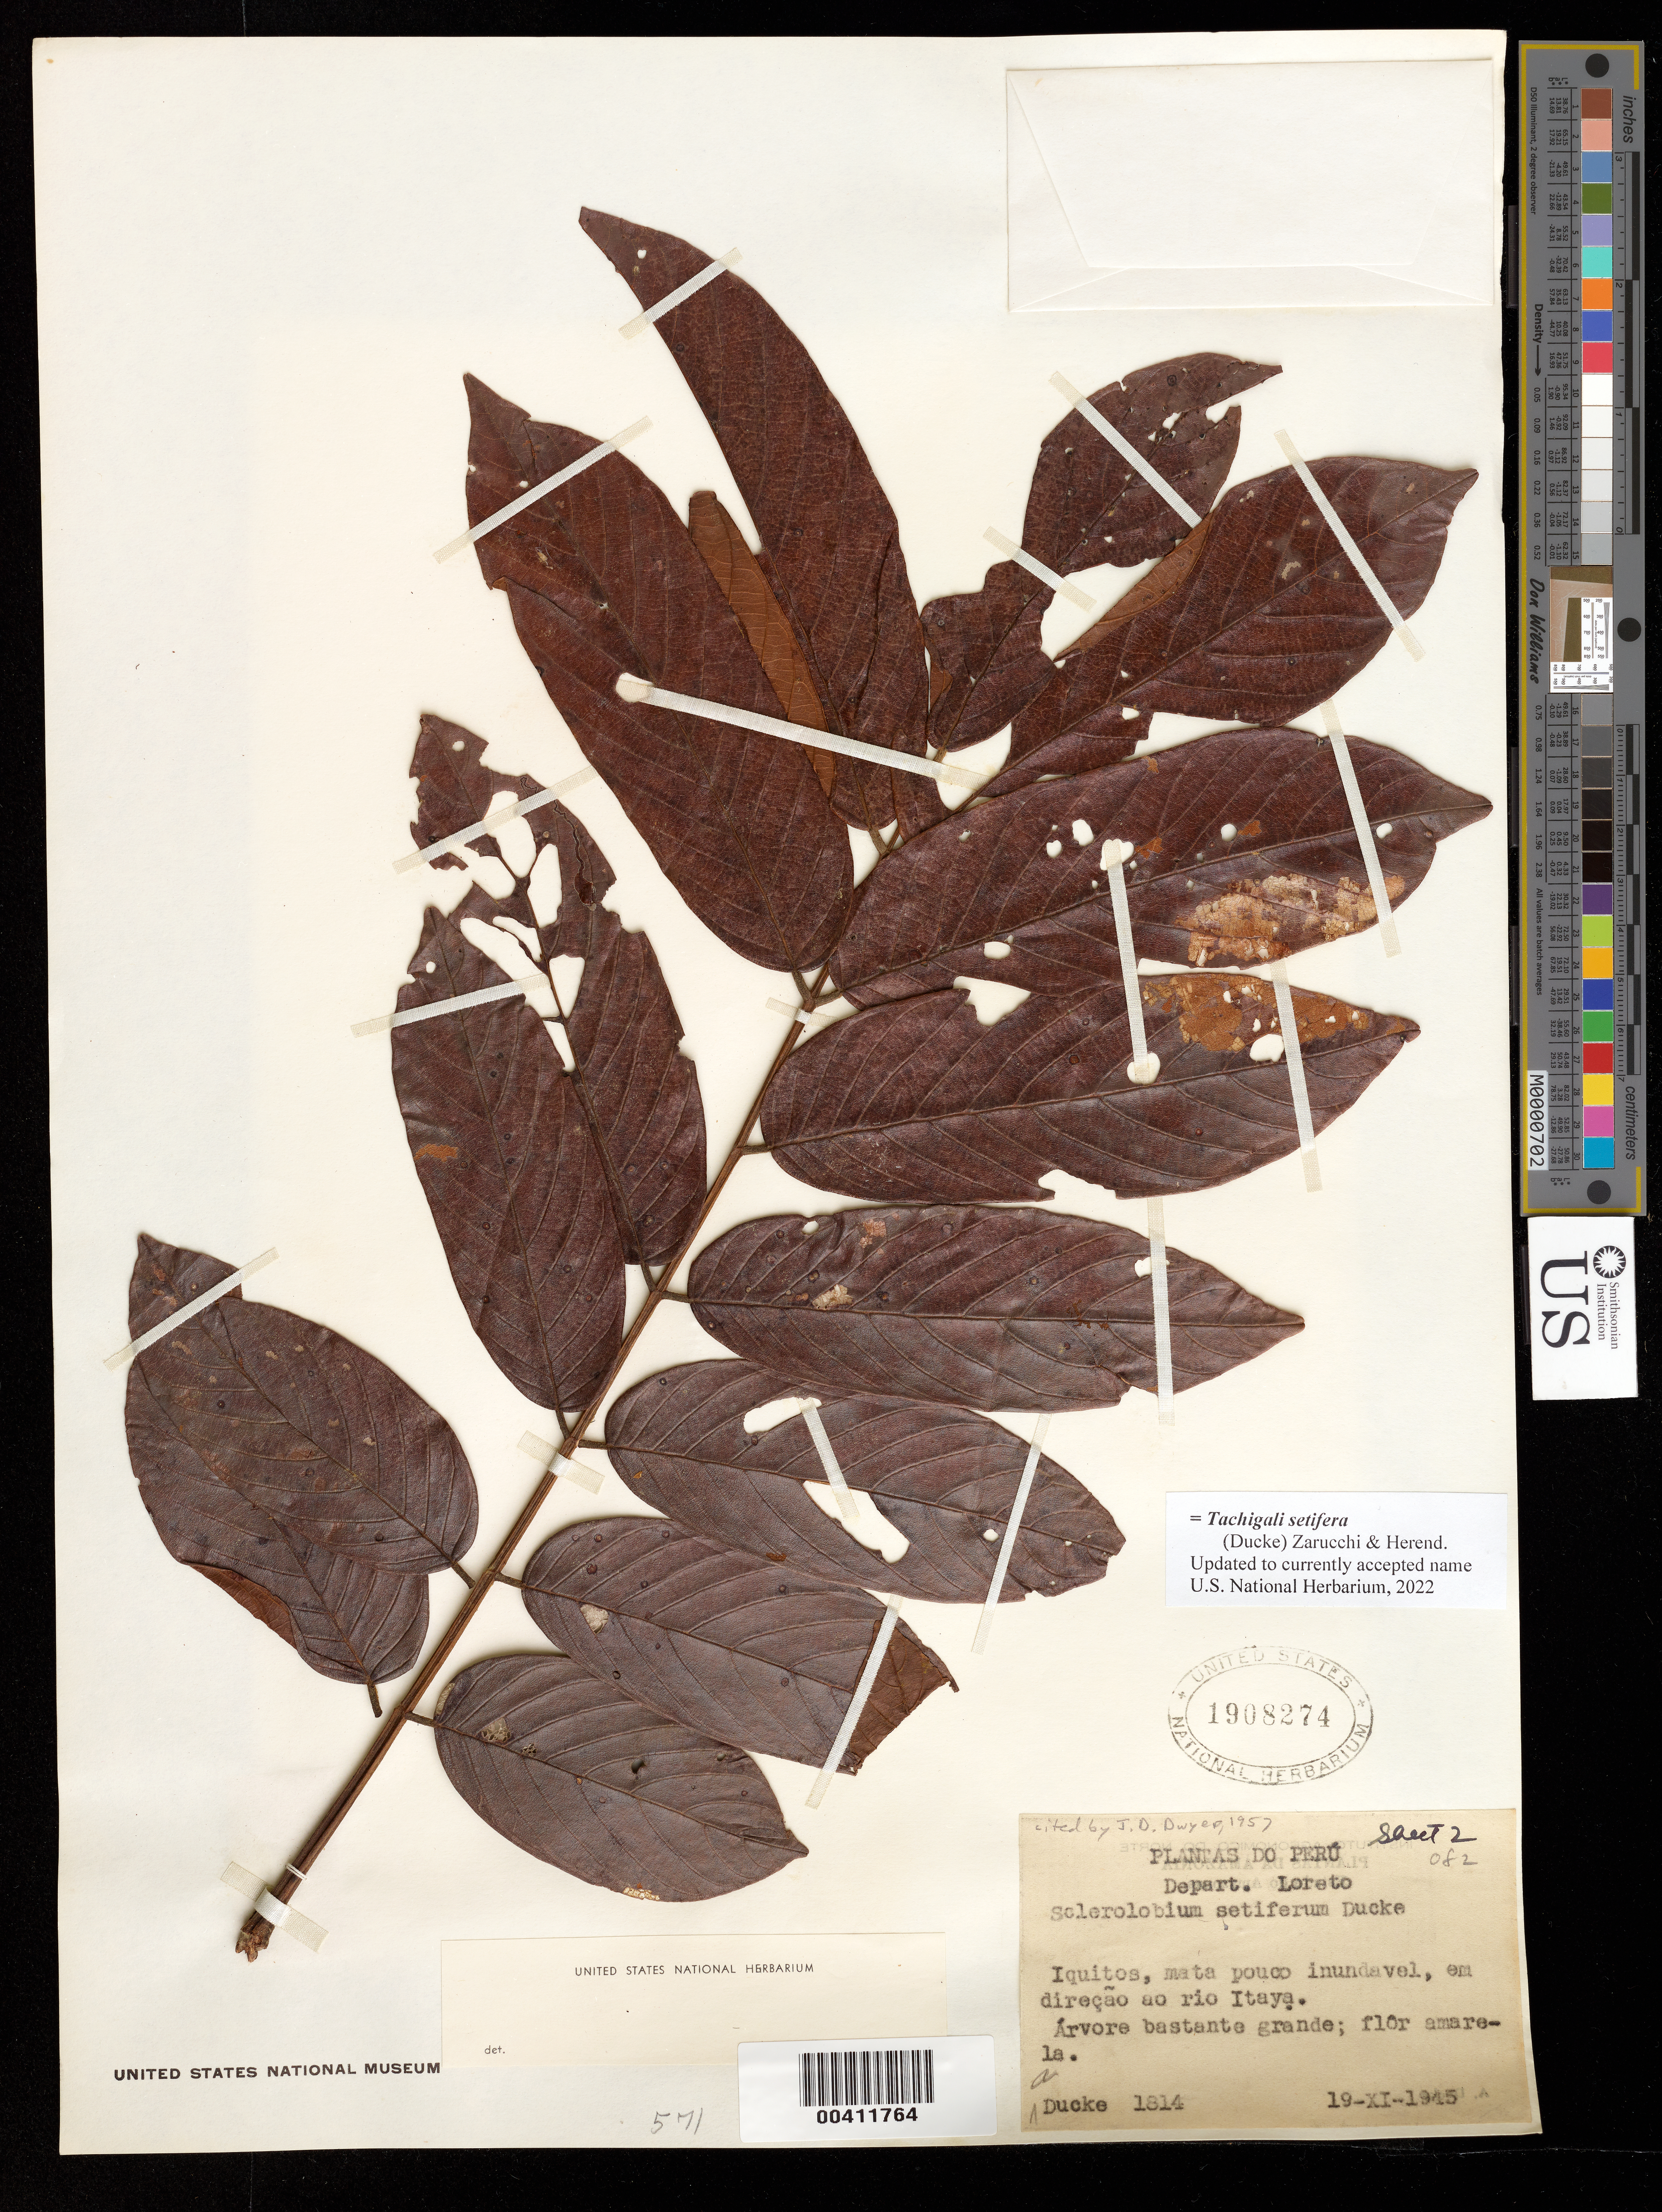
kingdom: Plantae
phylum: Tracheophyta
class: Magnoliopsida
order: Fabales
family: Fabaceae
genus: Tachigali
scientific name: Tachigali setifera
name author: (Ducke) Zarucchi & Herend.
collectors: A. Ducke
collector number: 1814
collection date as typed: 19 Nov 1945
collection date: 1945-11-19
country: Peru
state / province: Loreto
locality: Iquitos, em direcao ao rio itaya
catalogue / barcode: US 1908274